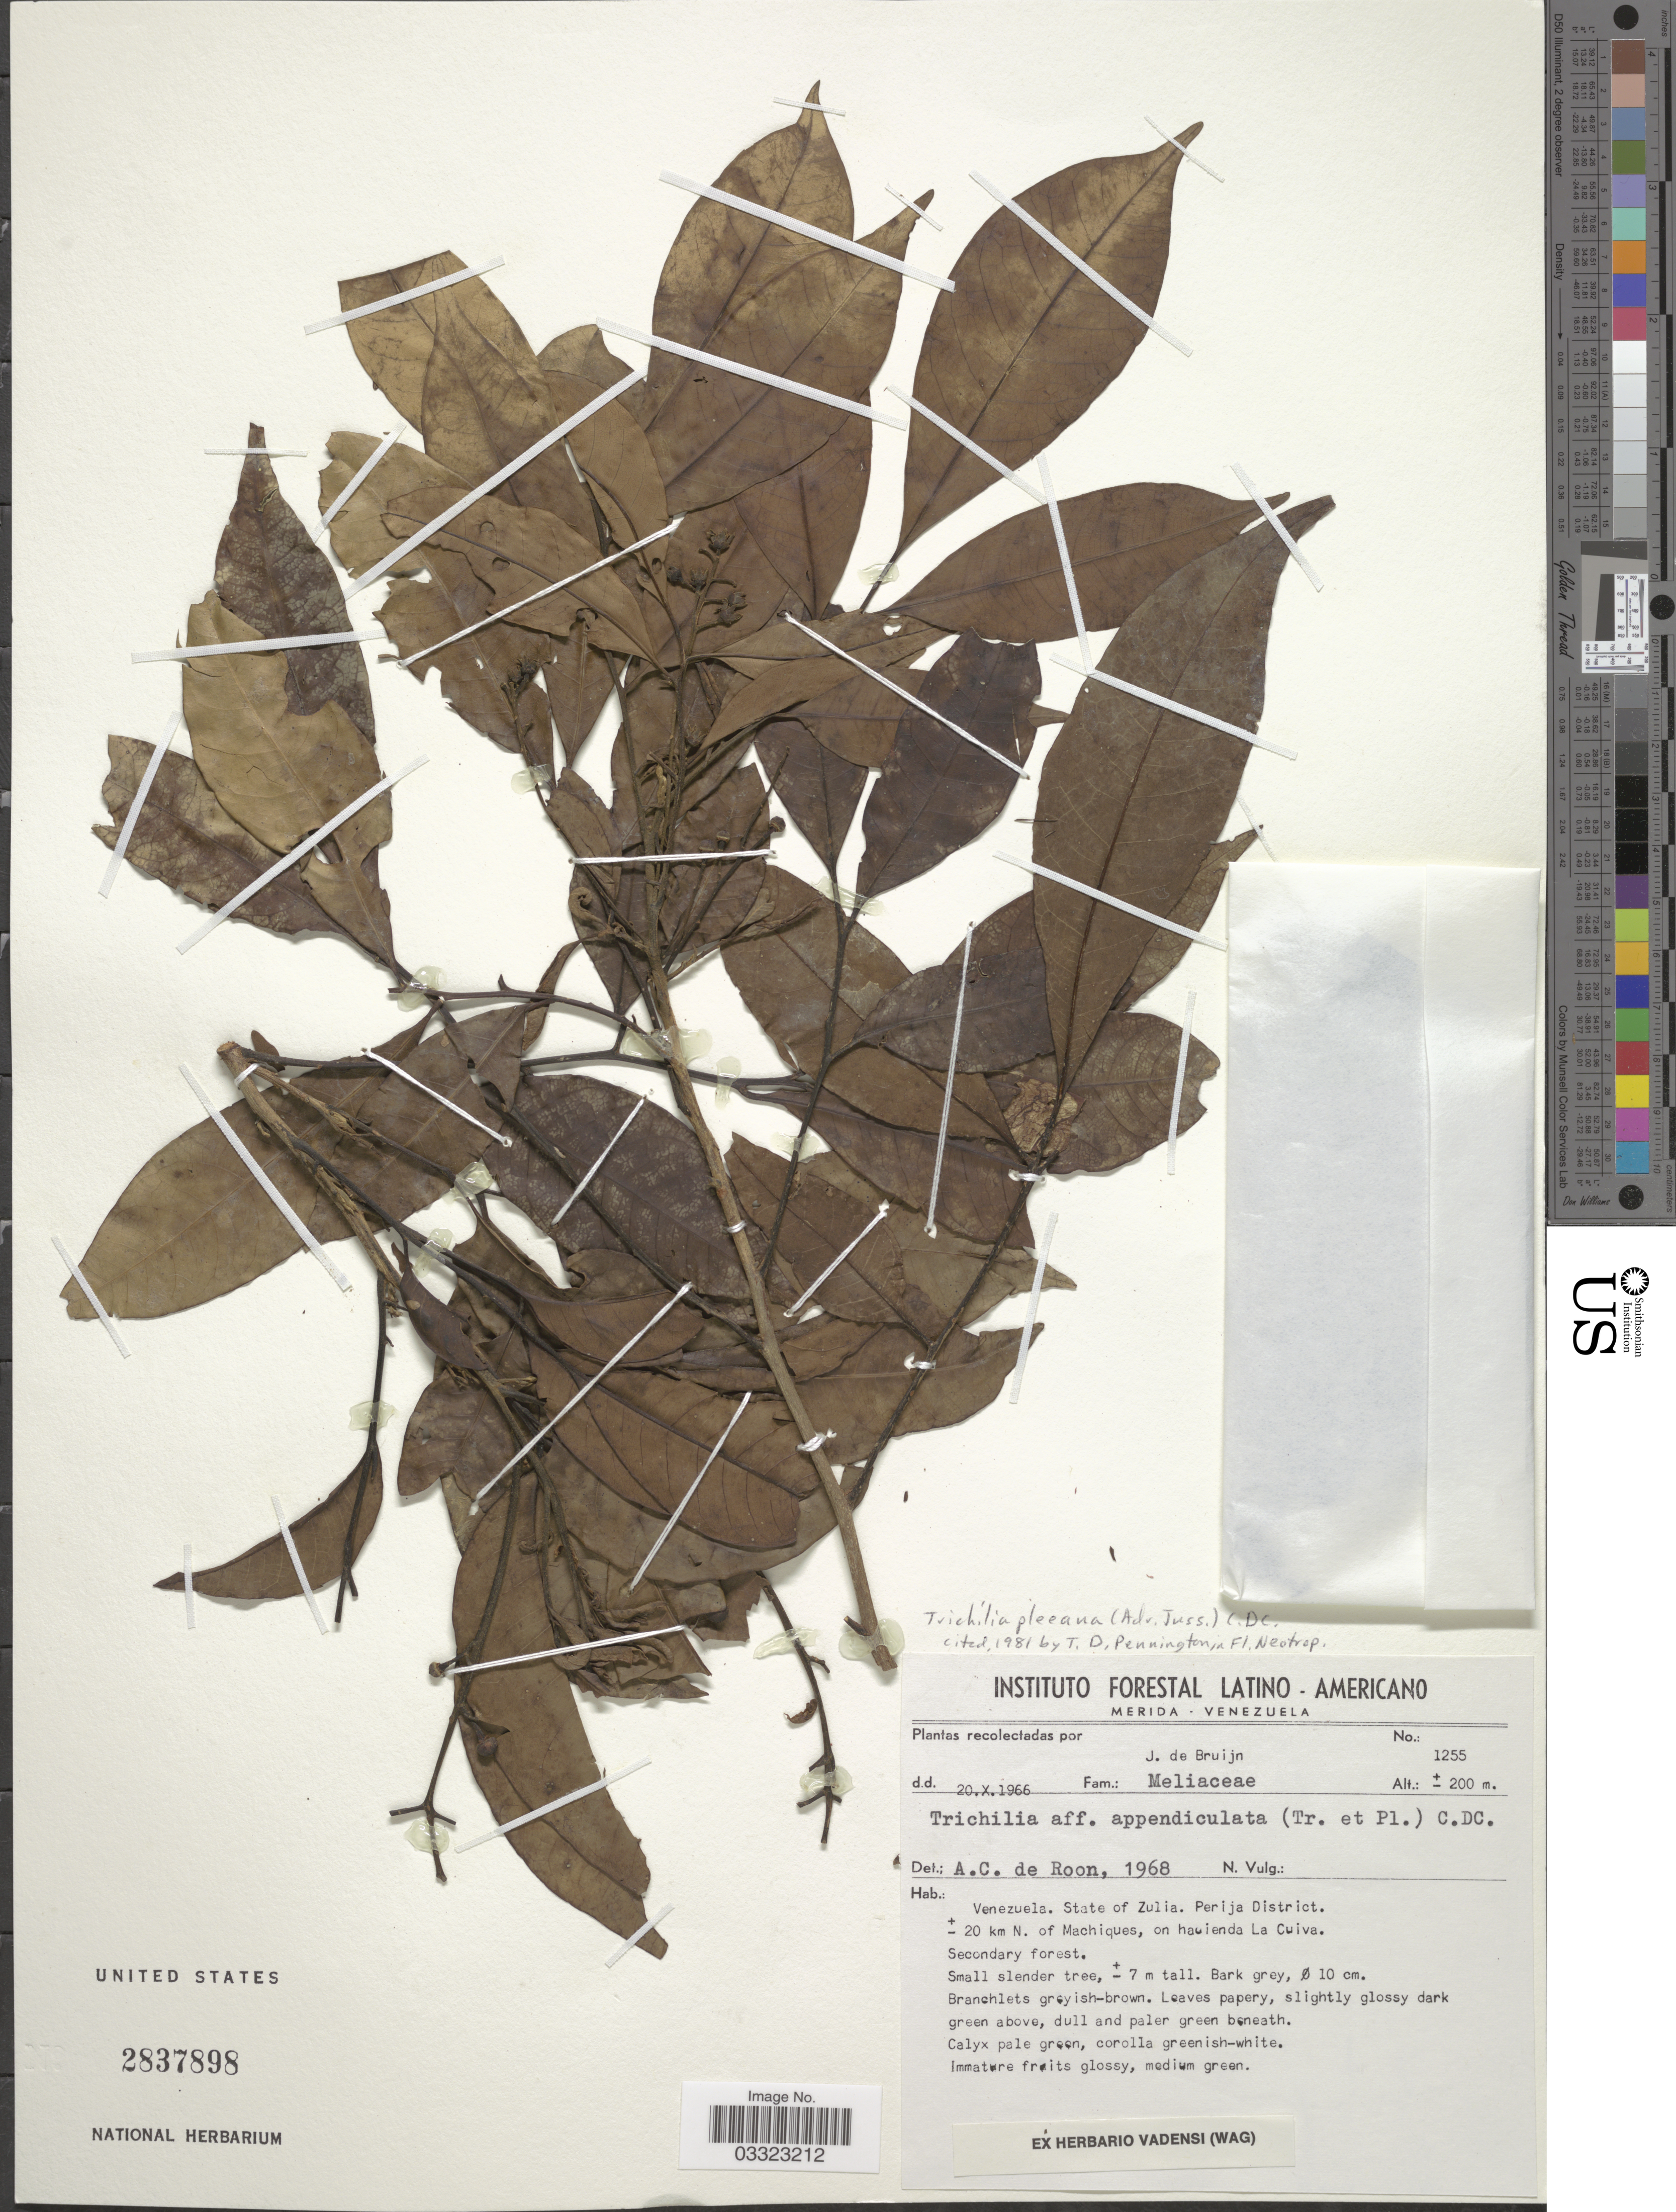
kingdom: Plantae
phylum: Tracheophyta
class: Magnoliopsida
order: Sapindales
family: Meliaceae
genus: Trichilia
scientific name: Trichilia pleeana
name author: (A. Juss.) C. DC.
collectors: J. Bruijn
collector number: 1255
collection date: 1966-10-20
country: Venezuela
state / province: Zulia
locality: Perija District. ± 20 km N. of Machiques, en hacienda La Cuiva.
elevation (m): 200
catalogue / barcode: US 2837898